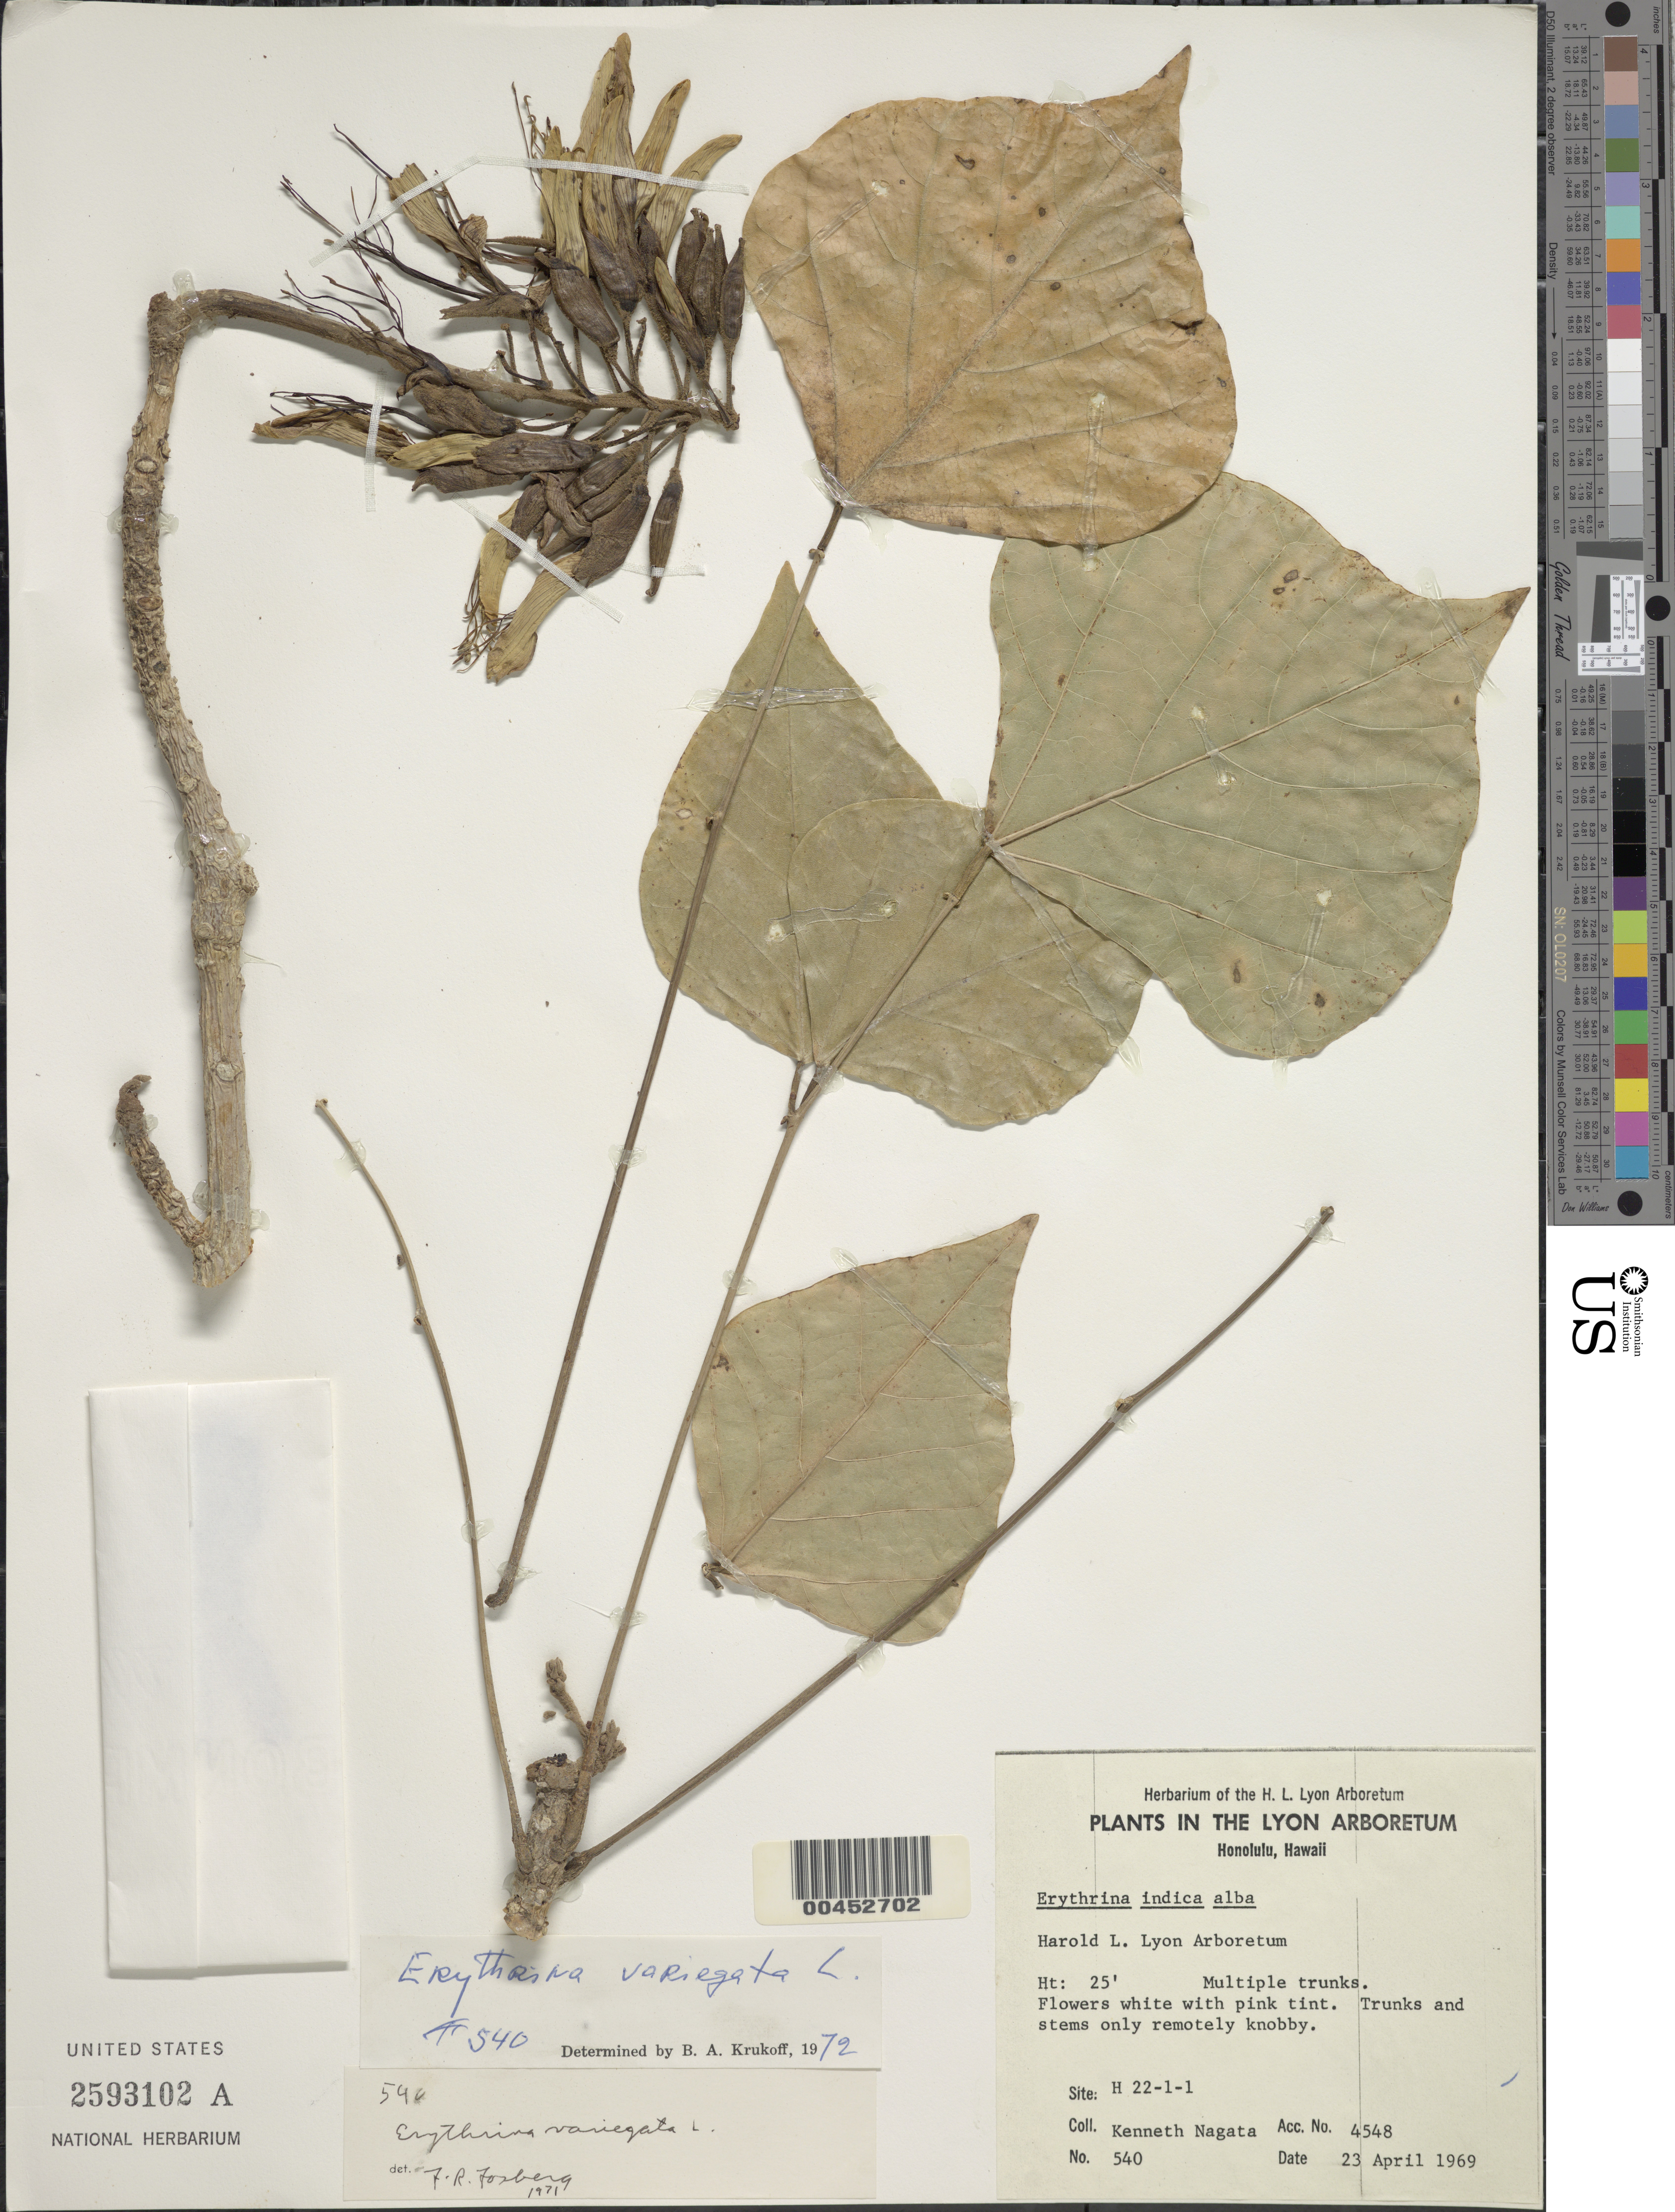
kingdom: Plantae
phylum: Tracheophyta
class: Magnoliopsida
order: Fabales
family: Fabaceae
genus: Erythrina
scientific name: Erythrina variegata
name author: L.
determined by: Krukoff, B. A.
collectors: K. Nagata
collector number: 540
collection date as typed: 23 Apr 1969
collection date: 1969-04-23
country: United States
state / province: Hawaii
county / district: Honolulu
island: Oahu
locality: Honolulu, Herbarium of the Harold L. Lyon Arboretum, H 22-1-1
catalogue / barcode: US 2593102A